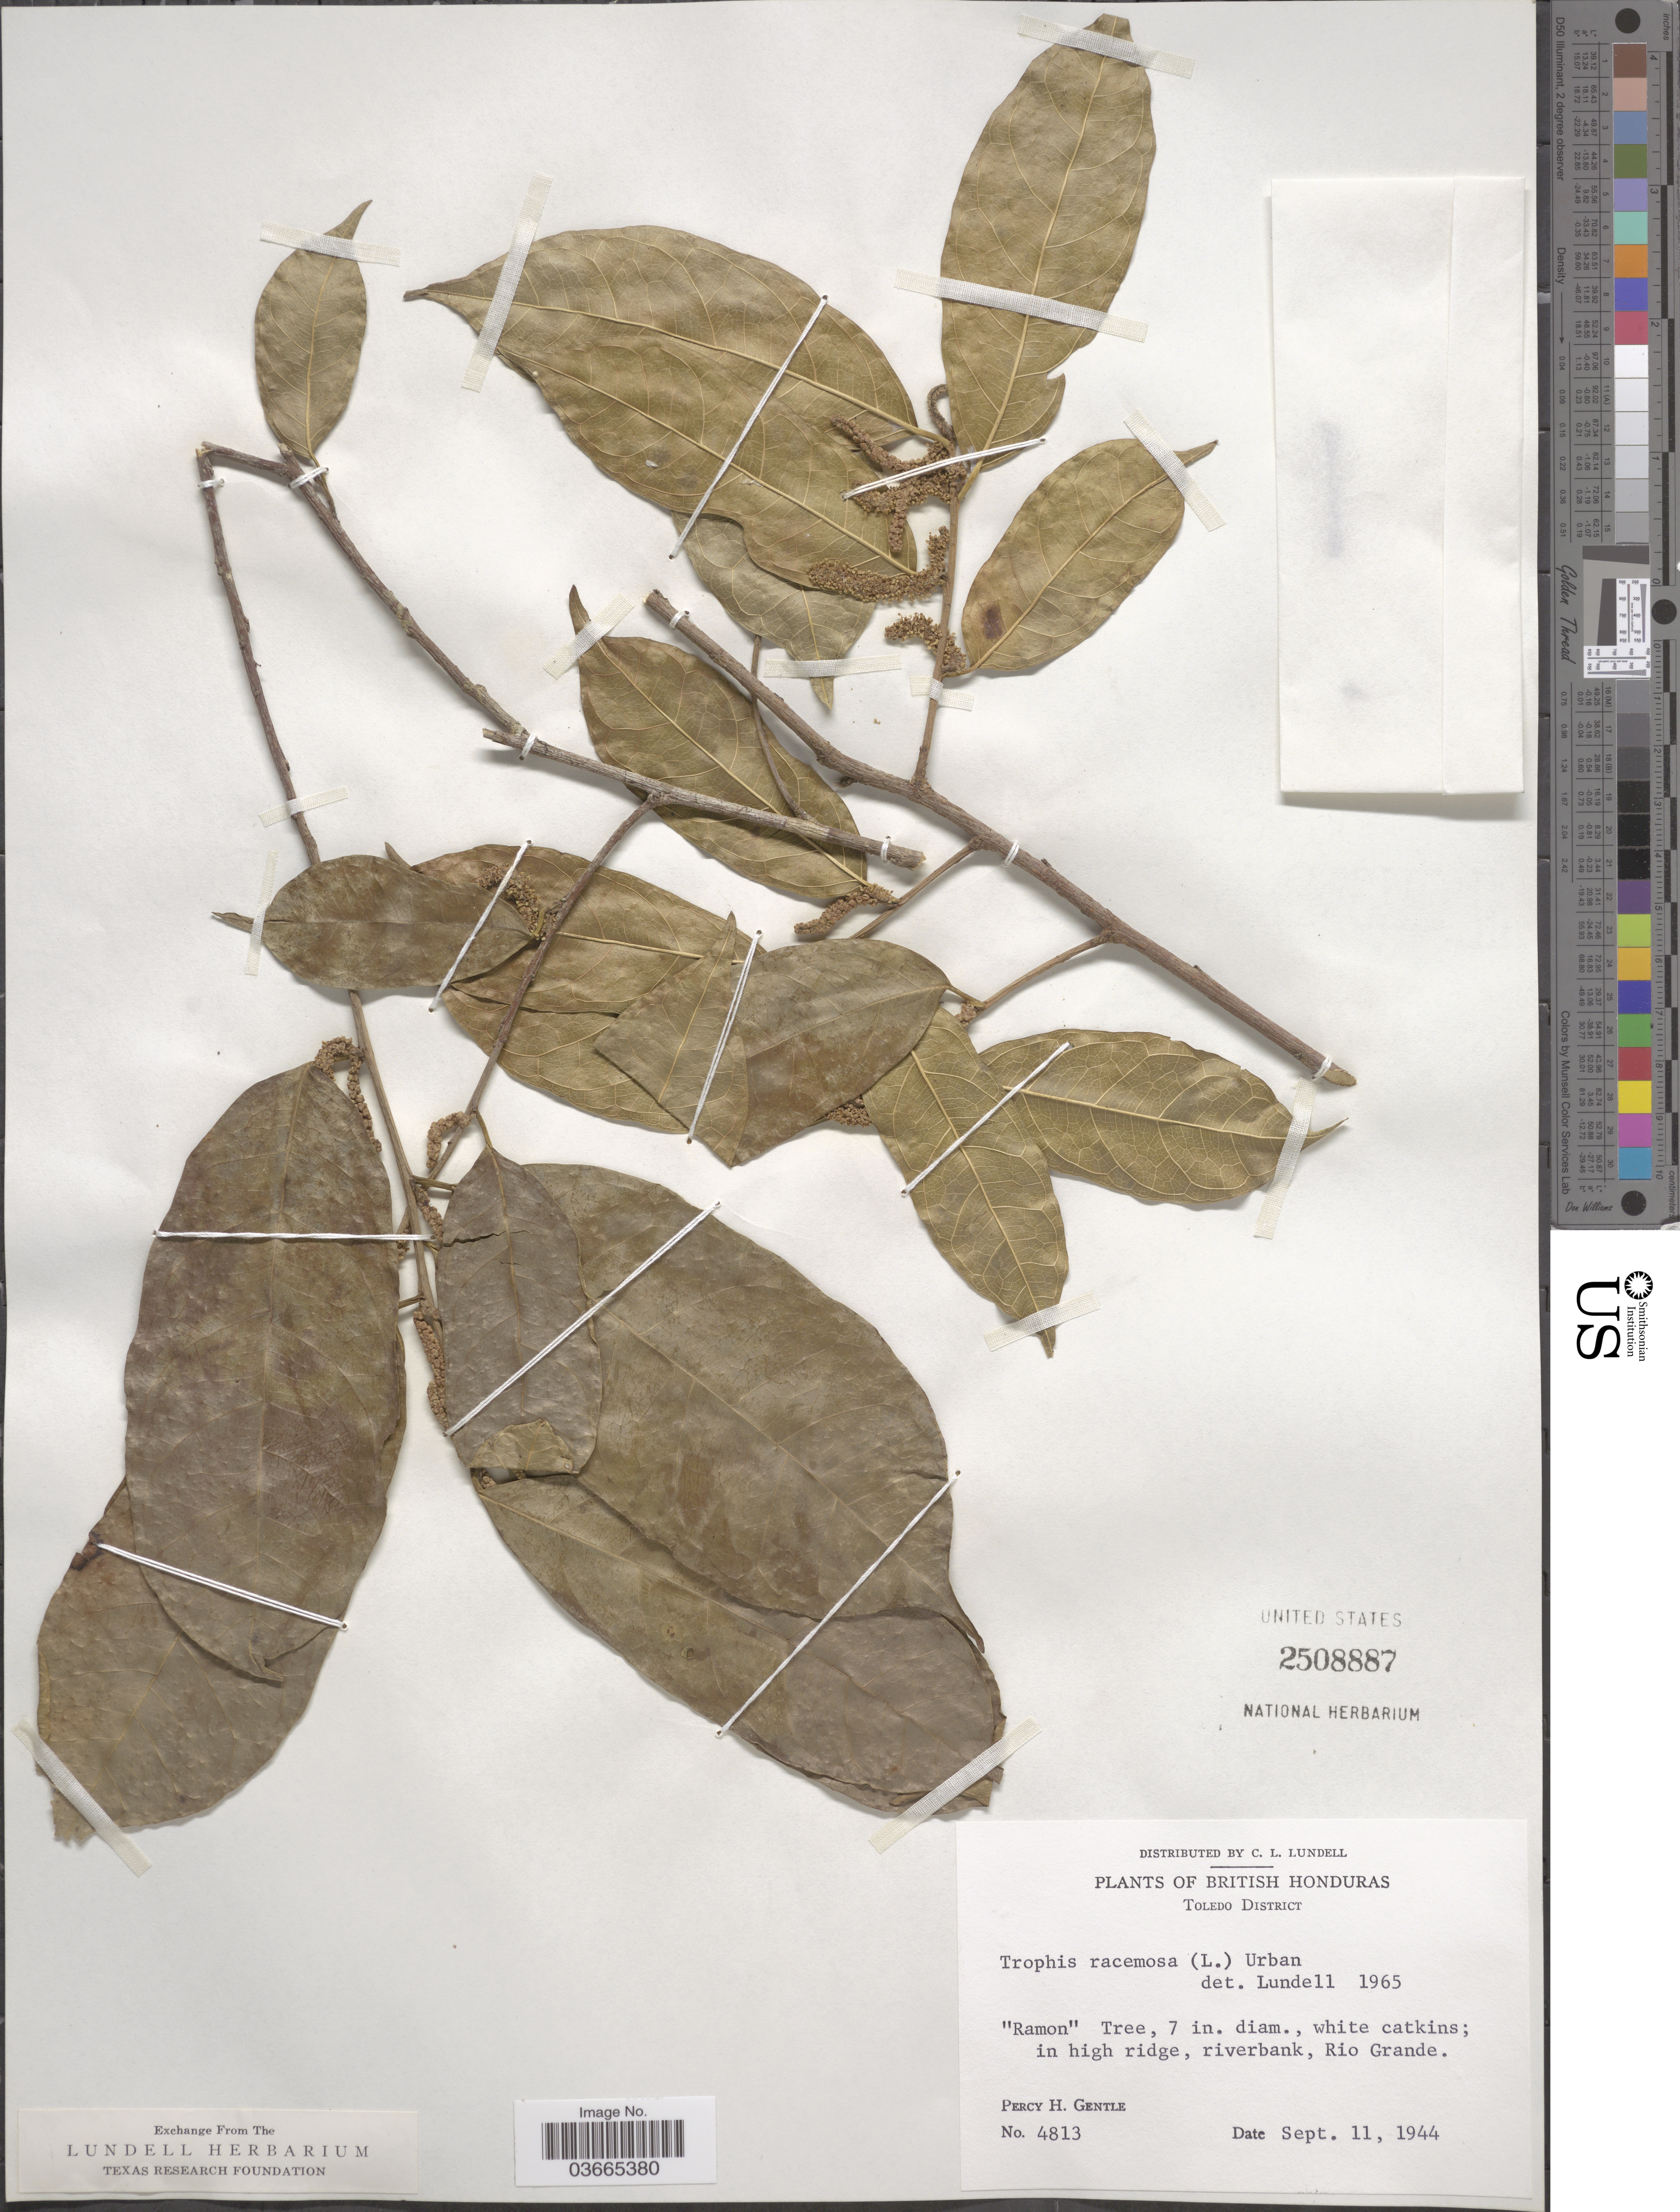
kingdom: Plantae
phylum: Tracheophyta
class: Magnoliopsida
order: Rosales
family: Moraceae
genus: Trophis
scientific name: Trophis racemosa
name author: (L.) Urb.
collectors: P. H. Gentle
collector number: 4813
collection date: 1944-09-11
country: Belize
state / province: Toledo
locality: British Honduras. Toledo District.. Rio Grande.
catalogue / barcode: US 2508887